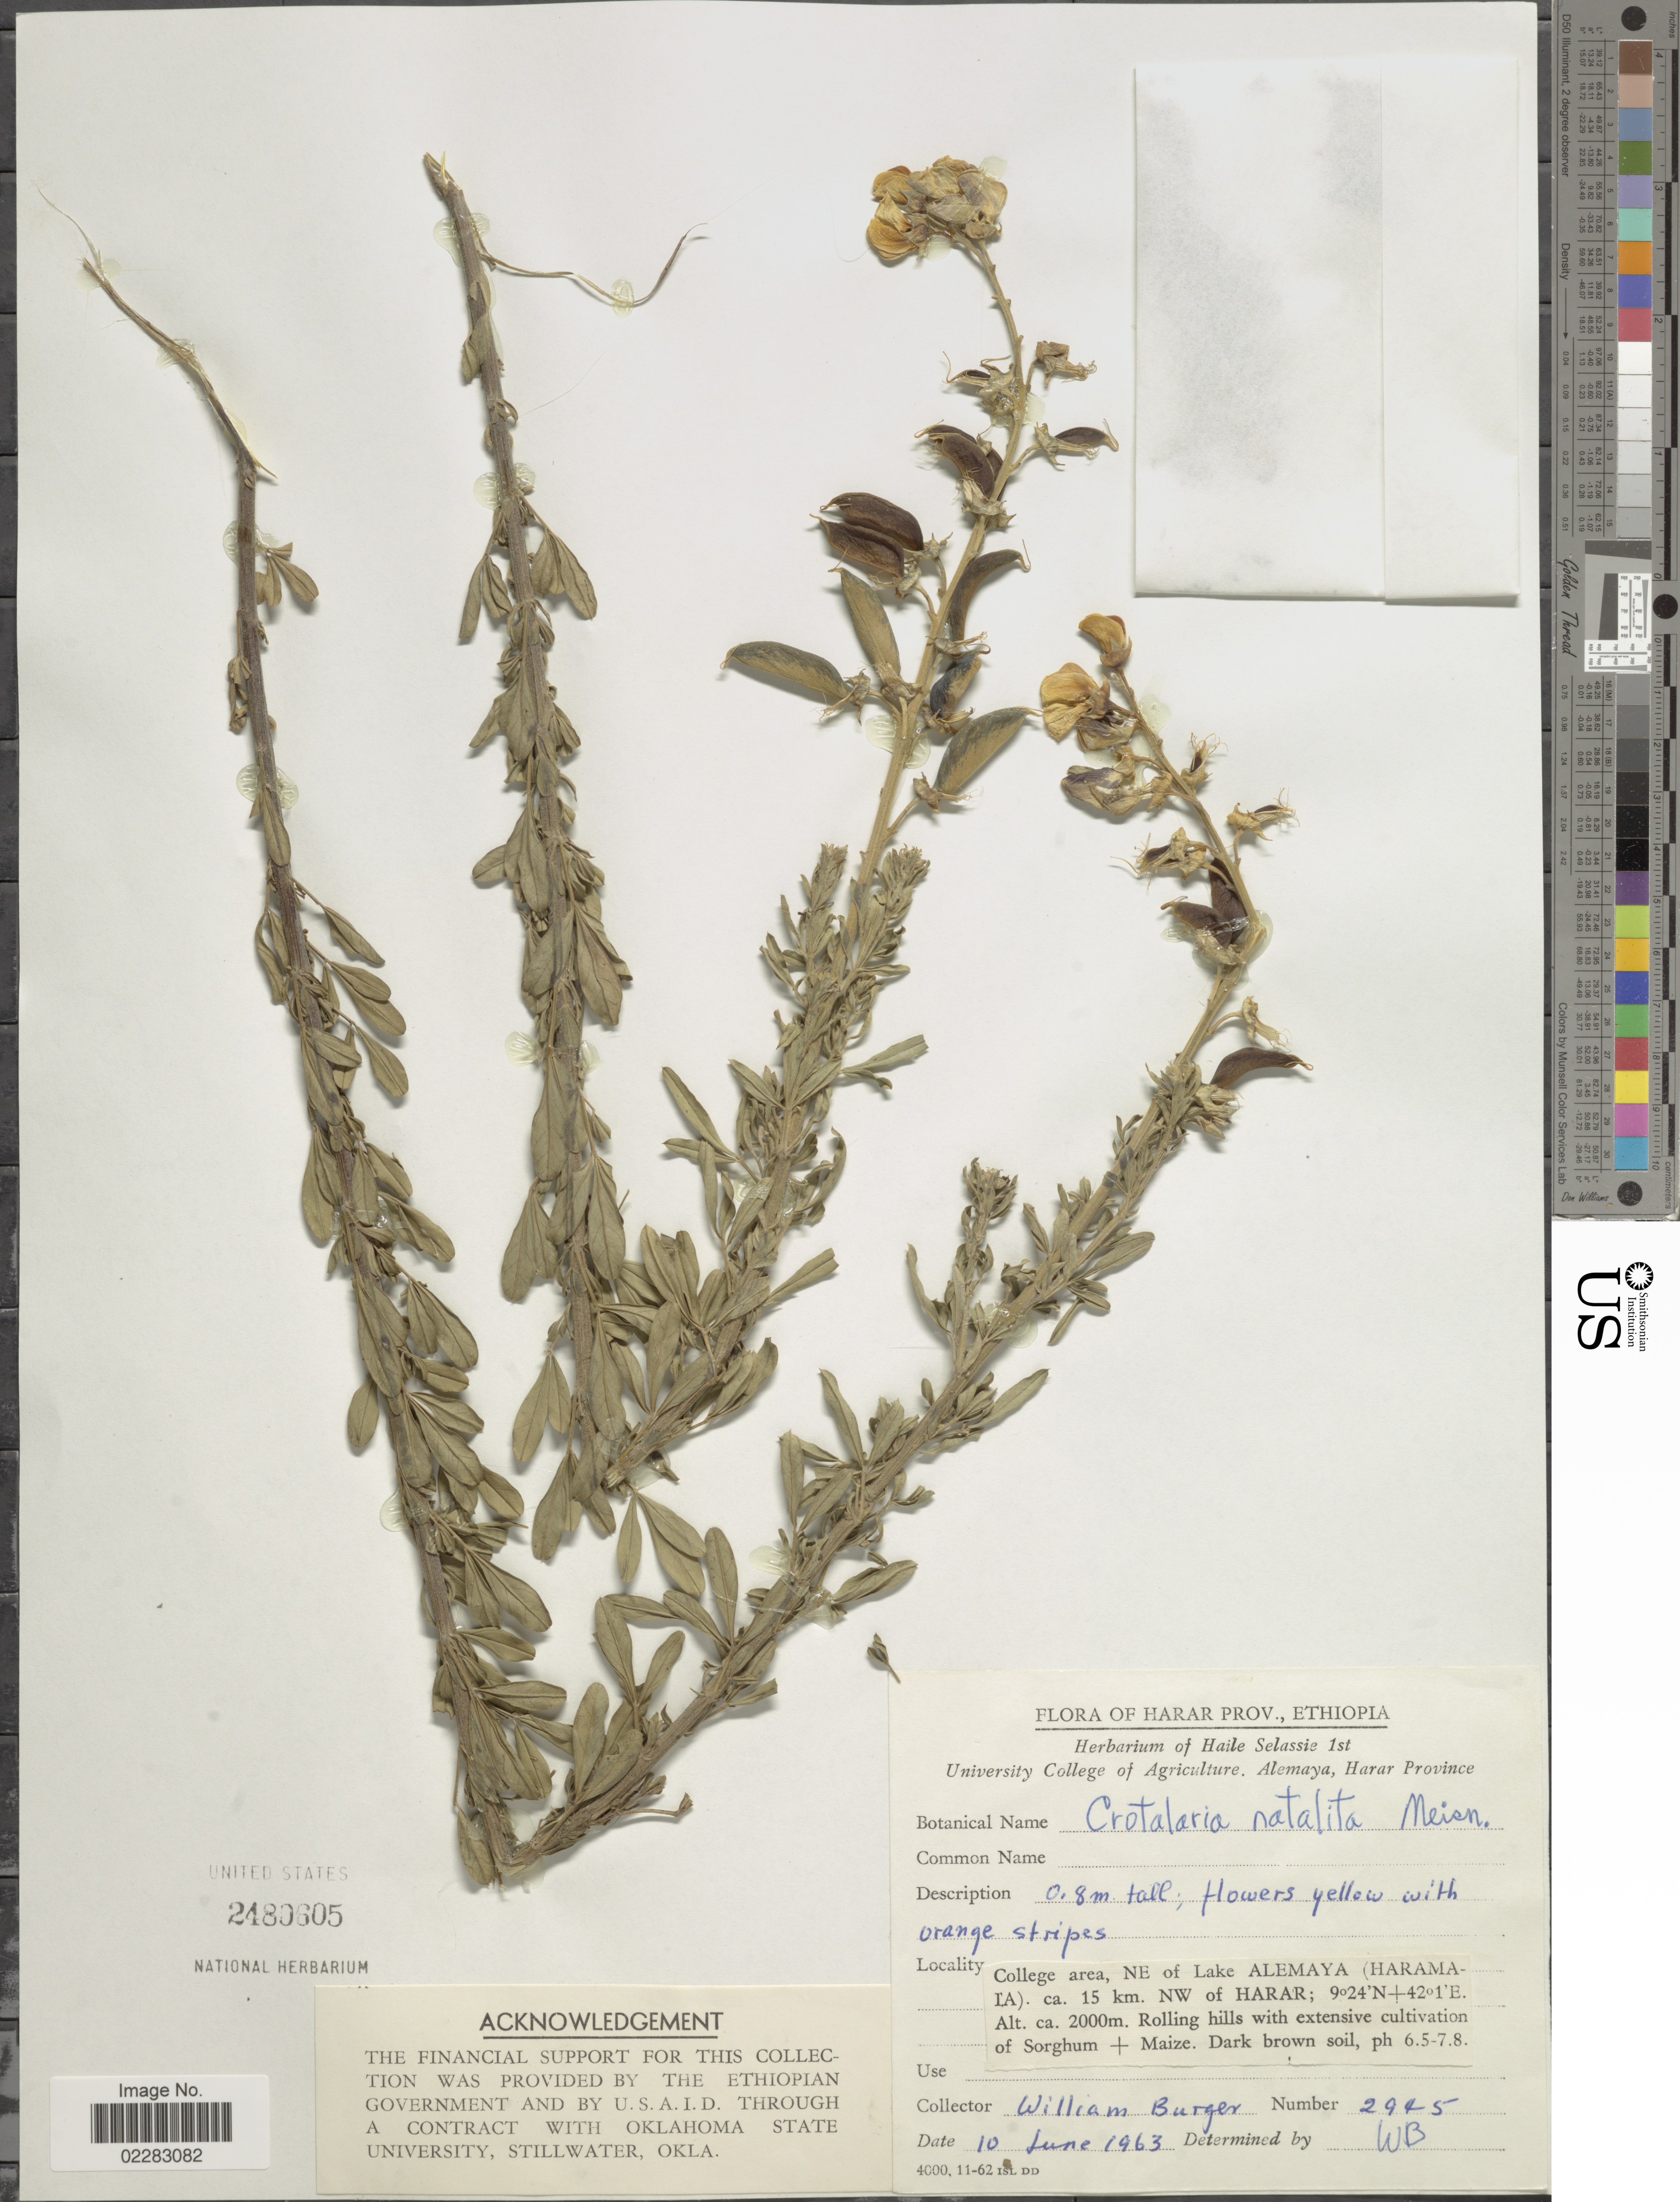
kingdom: Plantae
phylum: Tracheophyta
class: Magnoliopsida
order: Fabales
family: Fabaceae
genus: Crotalaria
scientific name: Crotalaria natalitia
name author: Meisn.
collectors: W. Burger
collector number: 2945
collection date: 1963-06-10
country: Ethiopia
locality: Harar Prov., college area, NE of Lake Alemaya (Haramala), ca. 15 km. NW of Harar, rolling hills with extensive cultivation.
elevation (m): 2000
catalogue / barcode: US 2480605